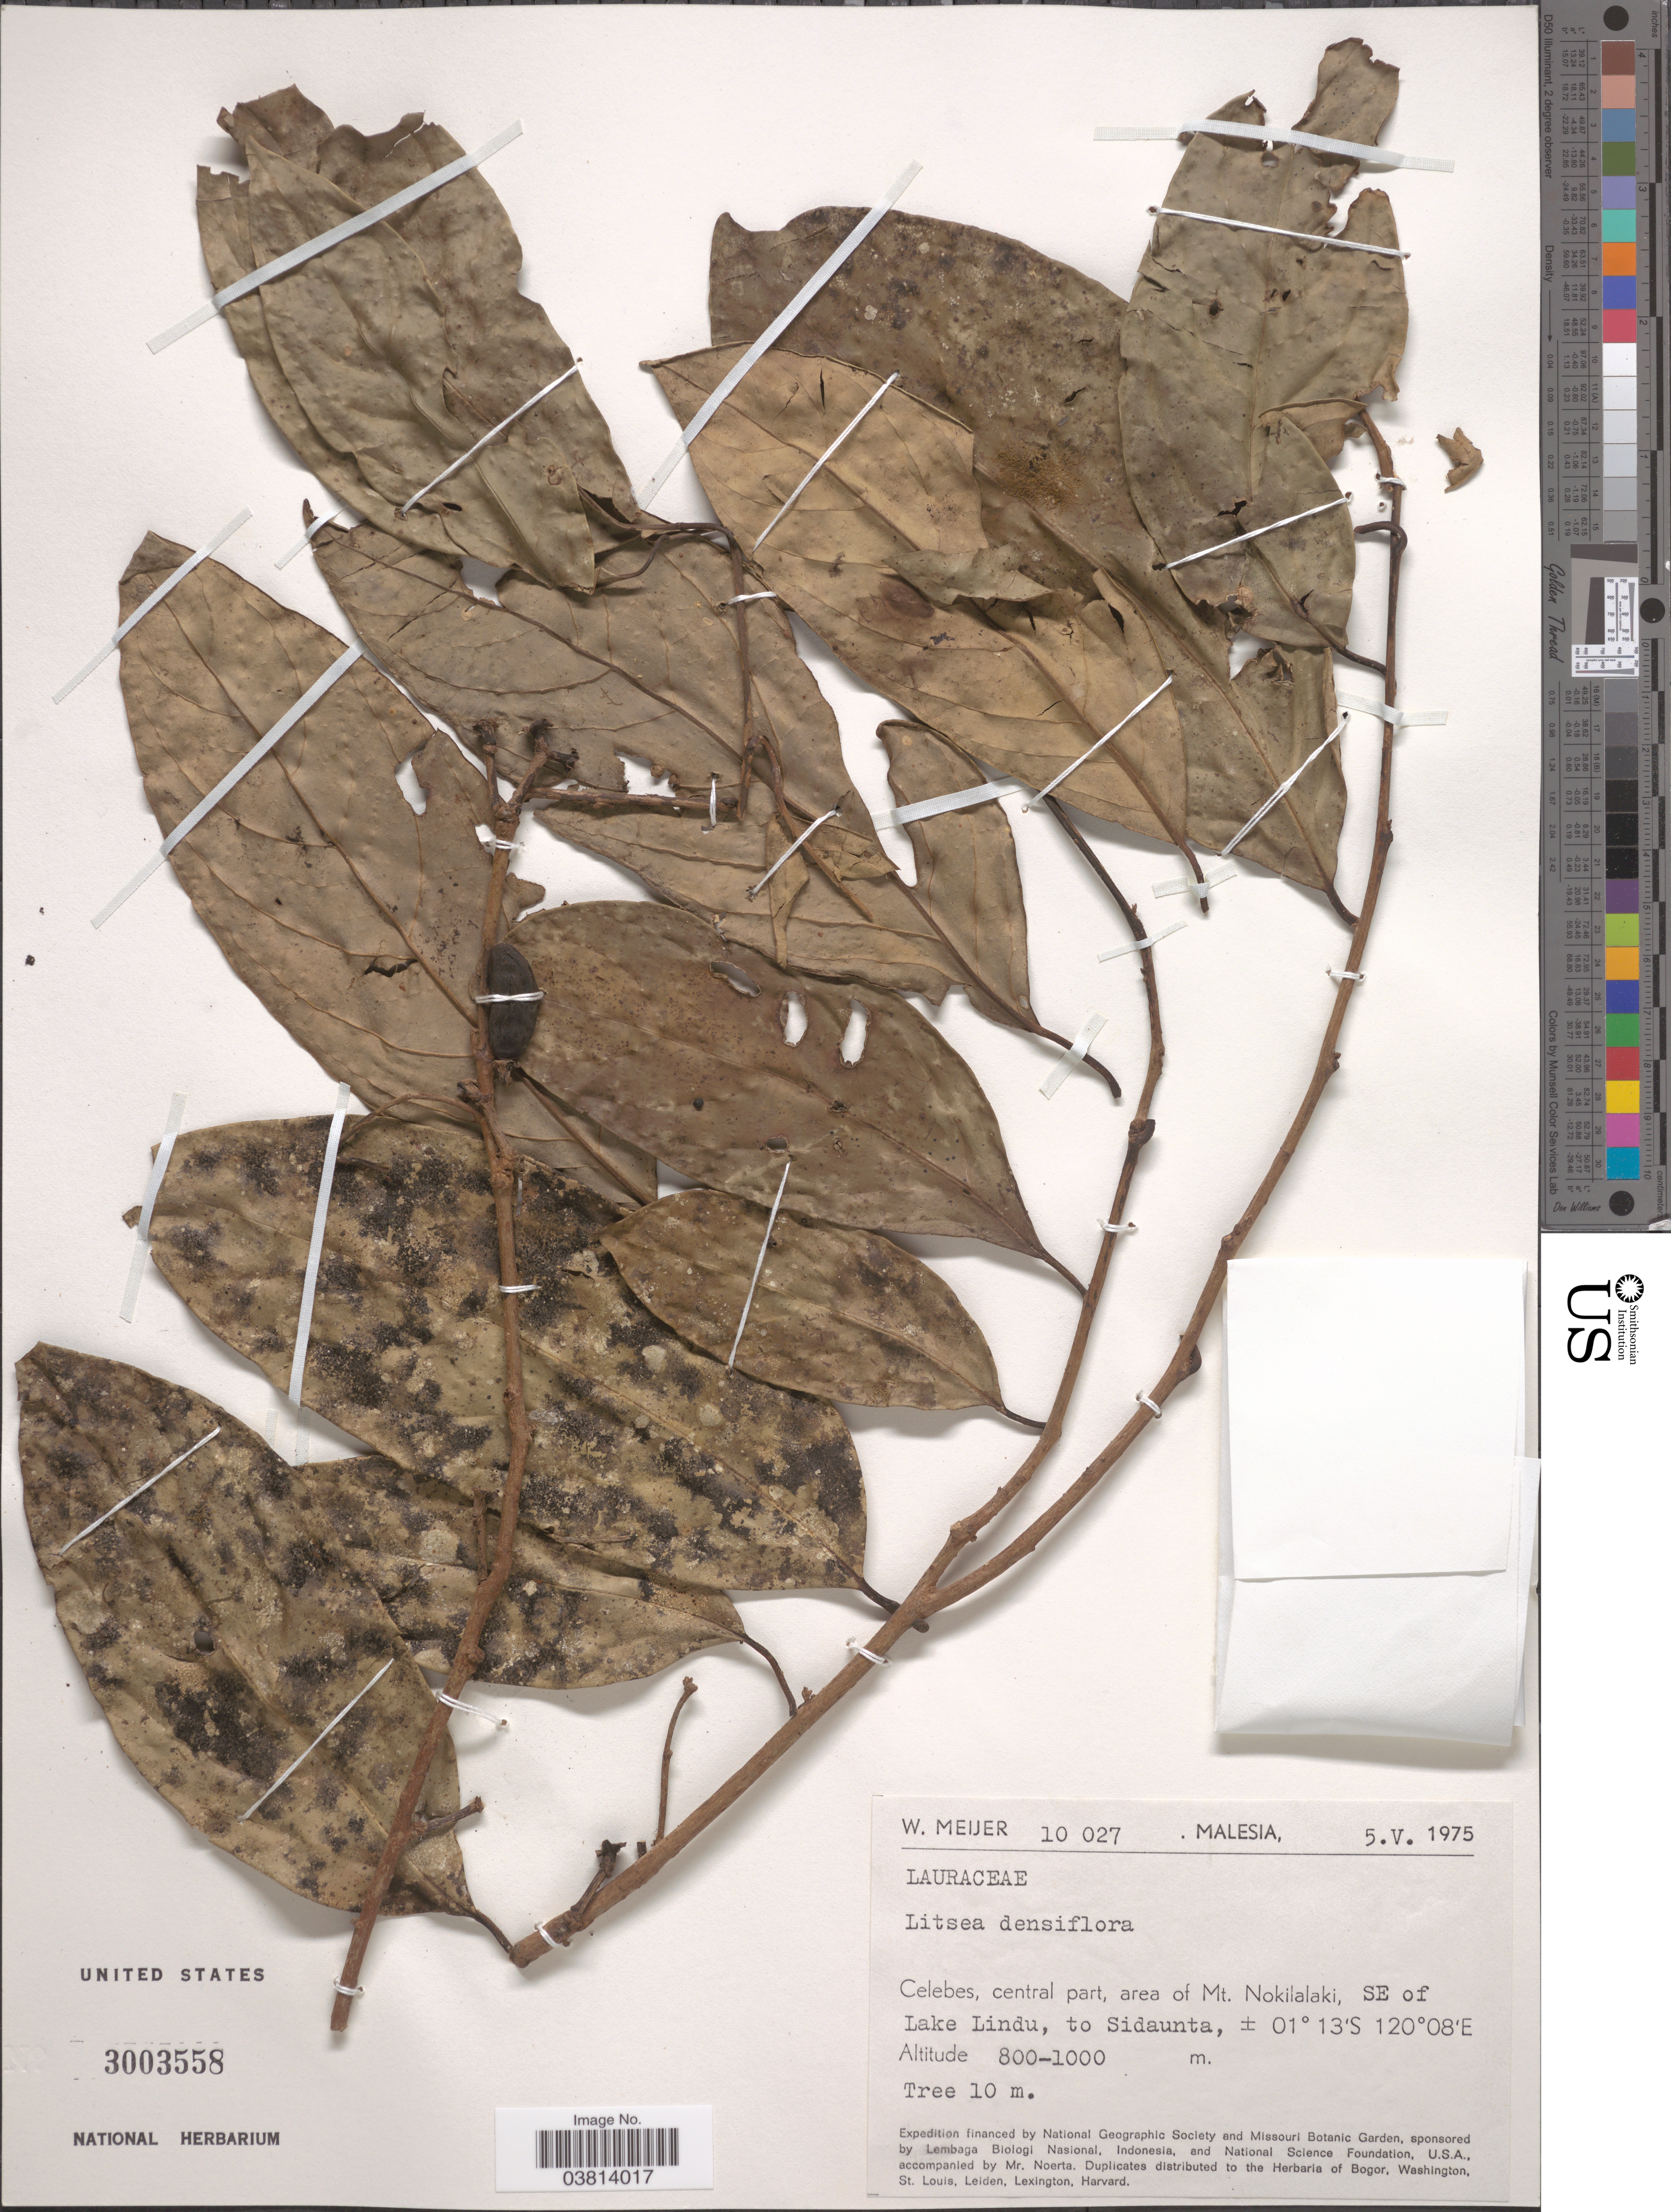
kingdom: Plantae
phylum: Tracheophyta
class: Magnoliopsida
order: Laurales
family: Lauraceae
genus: Litsea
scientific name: Litsea densiflora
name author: (Teschner) Kosterm.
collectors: W. Meijer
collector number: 10027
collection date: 1975-05-05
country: Malaysia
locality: Celebes, central part, area of Mt. Nokilalaki, SE of Lake Lindu, to Sidaunta.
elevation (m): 800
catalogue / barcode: US 3003558